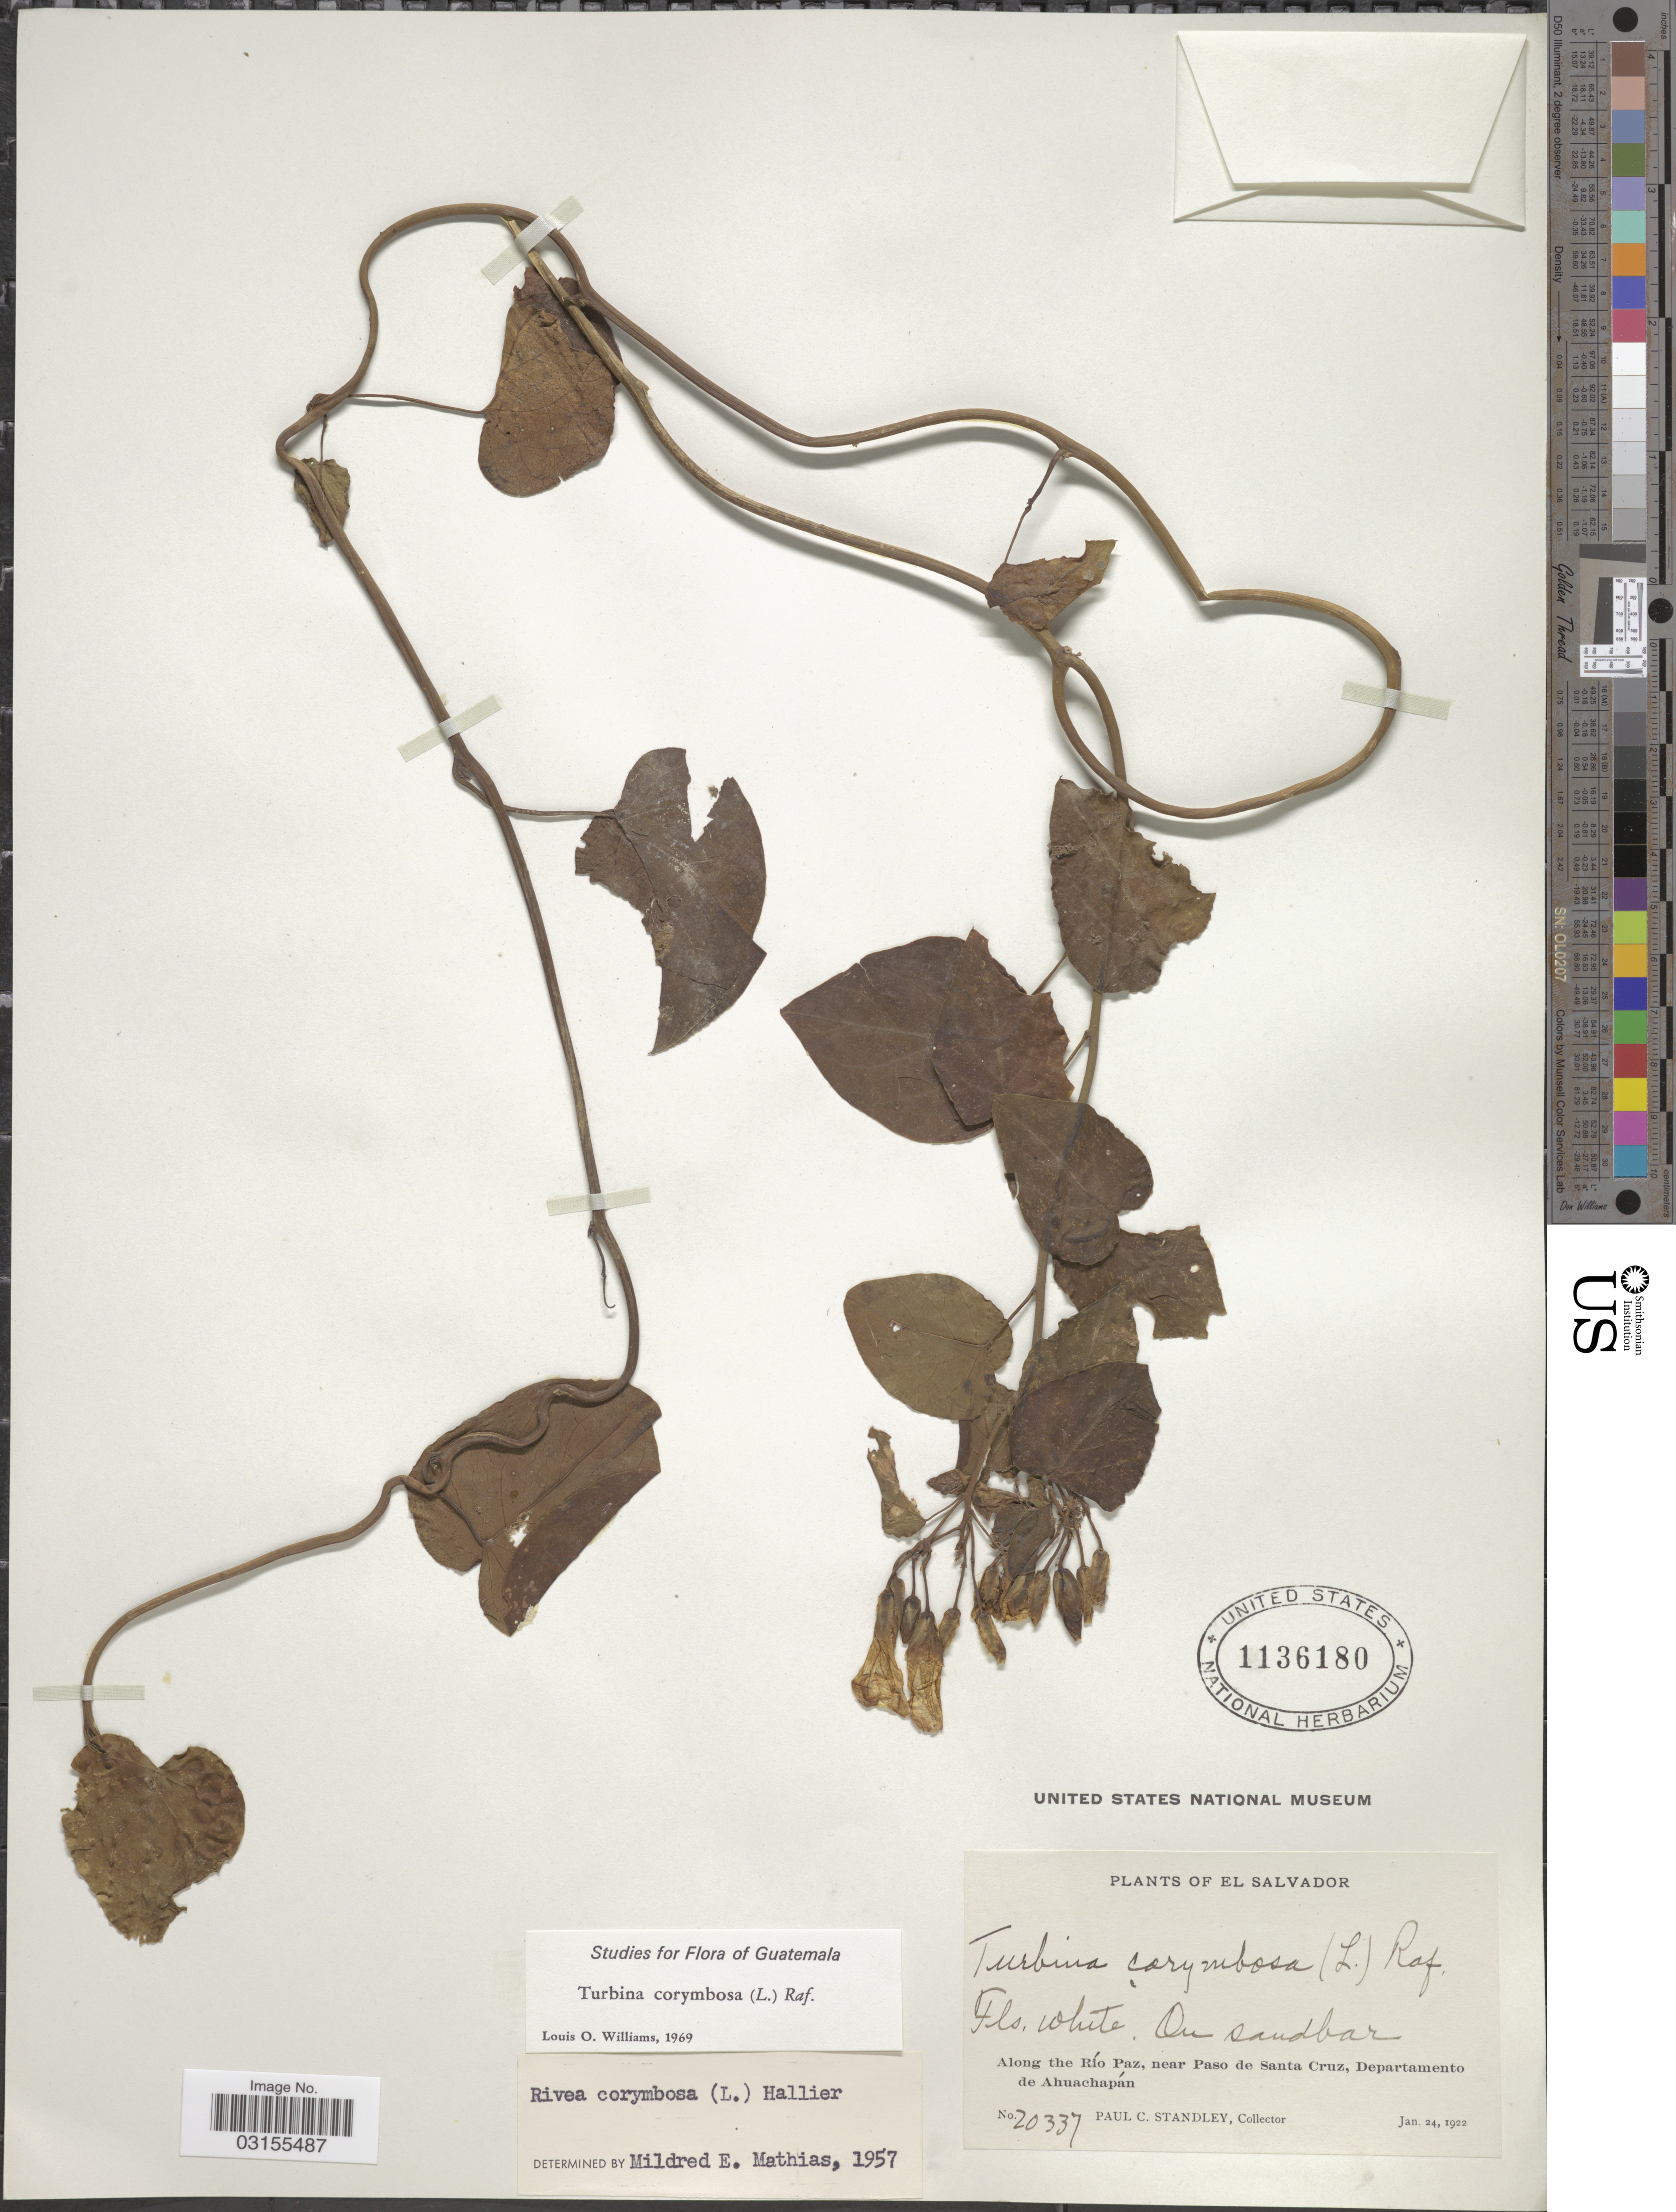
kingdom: Plantae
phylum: Tracheophyta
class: Magnoliopsida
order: Solanales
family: Convolvulaceae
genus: Turbina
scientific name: Turbina corymbosa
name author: (L.) Raf.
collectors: P. C. Standley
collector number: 20337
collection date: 1922-01-24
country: El Salvador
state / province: Ahuachapan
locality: On sandbar. Along the Río Paz, near Paso de Santa Cruz, Departamento de Ahuachapán.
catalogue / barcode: US 1136180